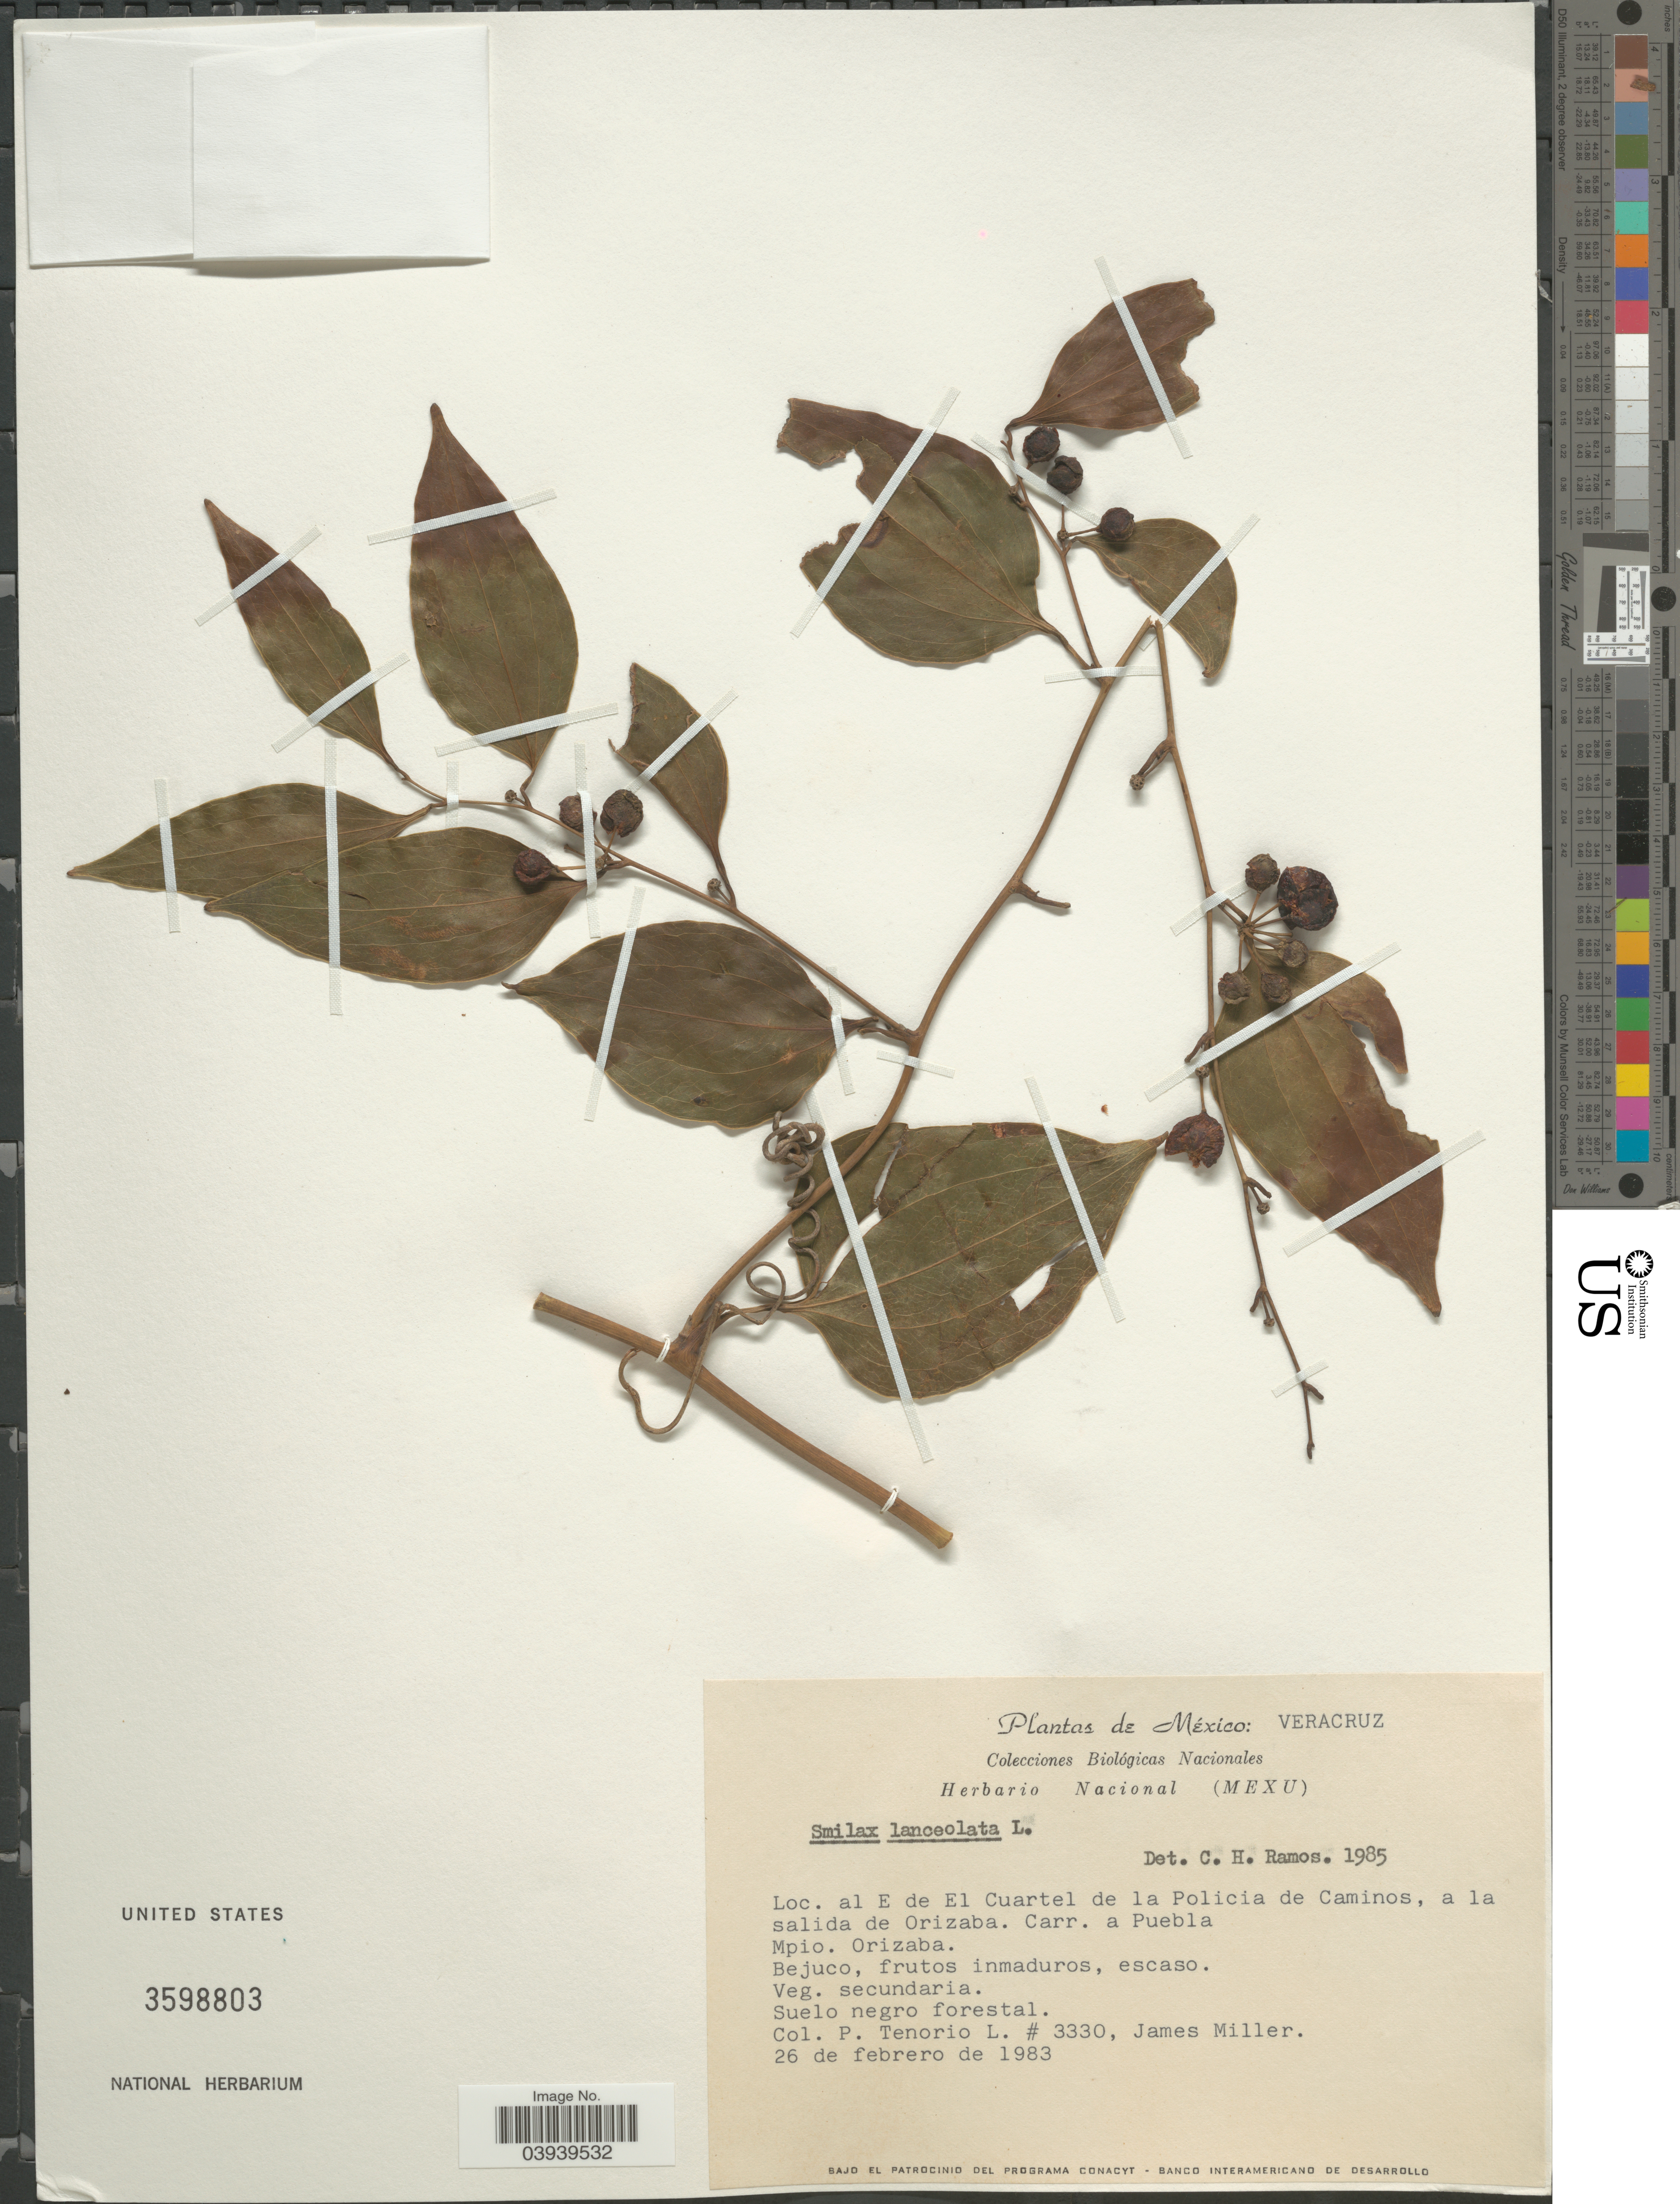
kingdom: Plantae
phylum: Tracheophyta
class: Liliopsida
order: Liliales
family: Smilacaceae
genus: Smilax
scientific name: Smilax lanceolata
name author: L.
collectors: P. Tenorio L. & J. S. Miller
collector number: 3330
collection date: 1983-02-26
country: Mexico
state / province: Veracruz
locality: Veracruz. Al E de El Cuartel de la Policia de Caminos, a la salida de Orizaba. Carr. a Puebla Mpio. Orizaba.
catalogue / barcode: US 3598803